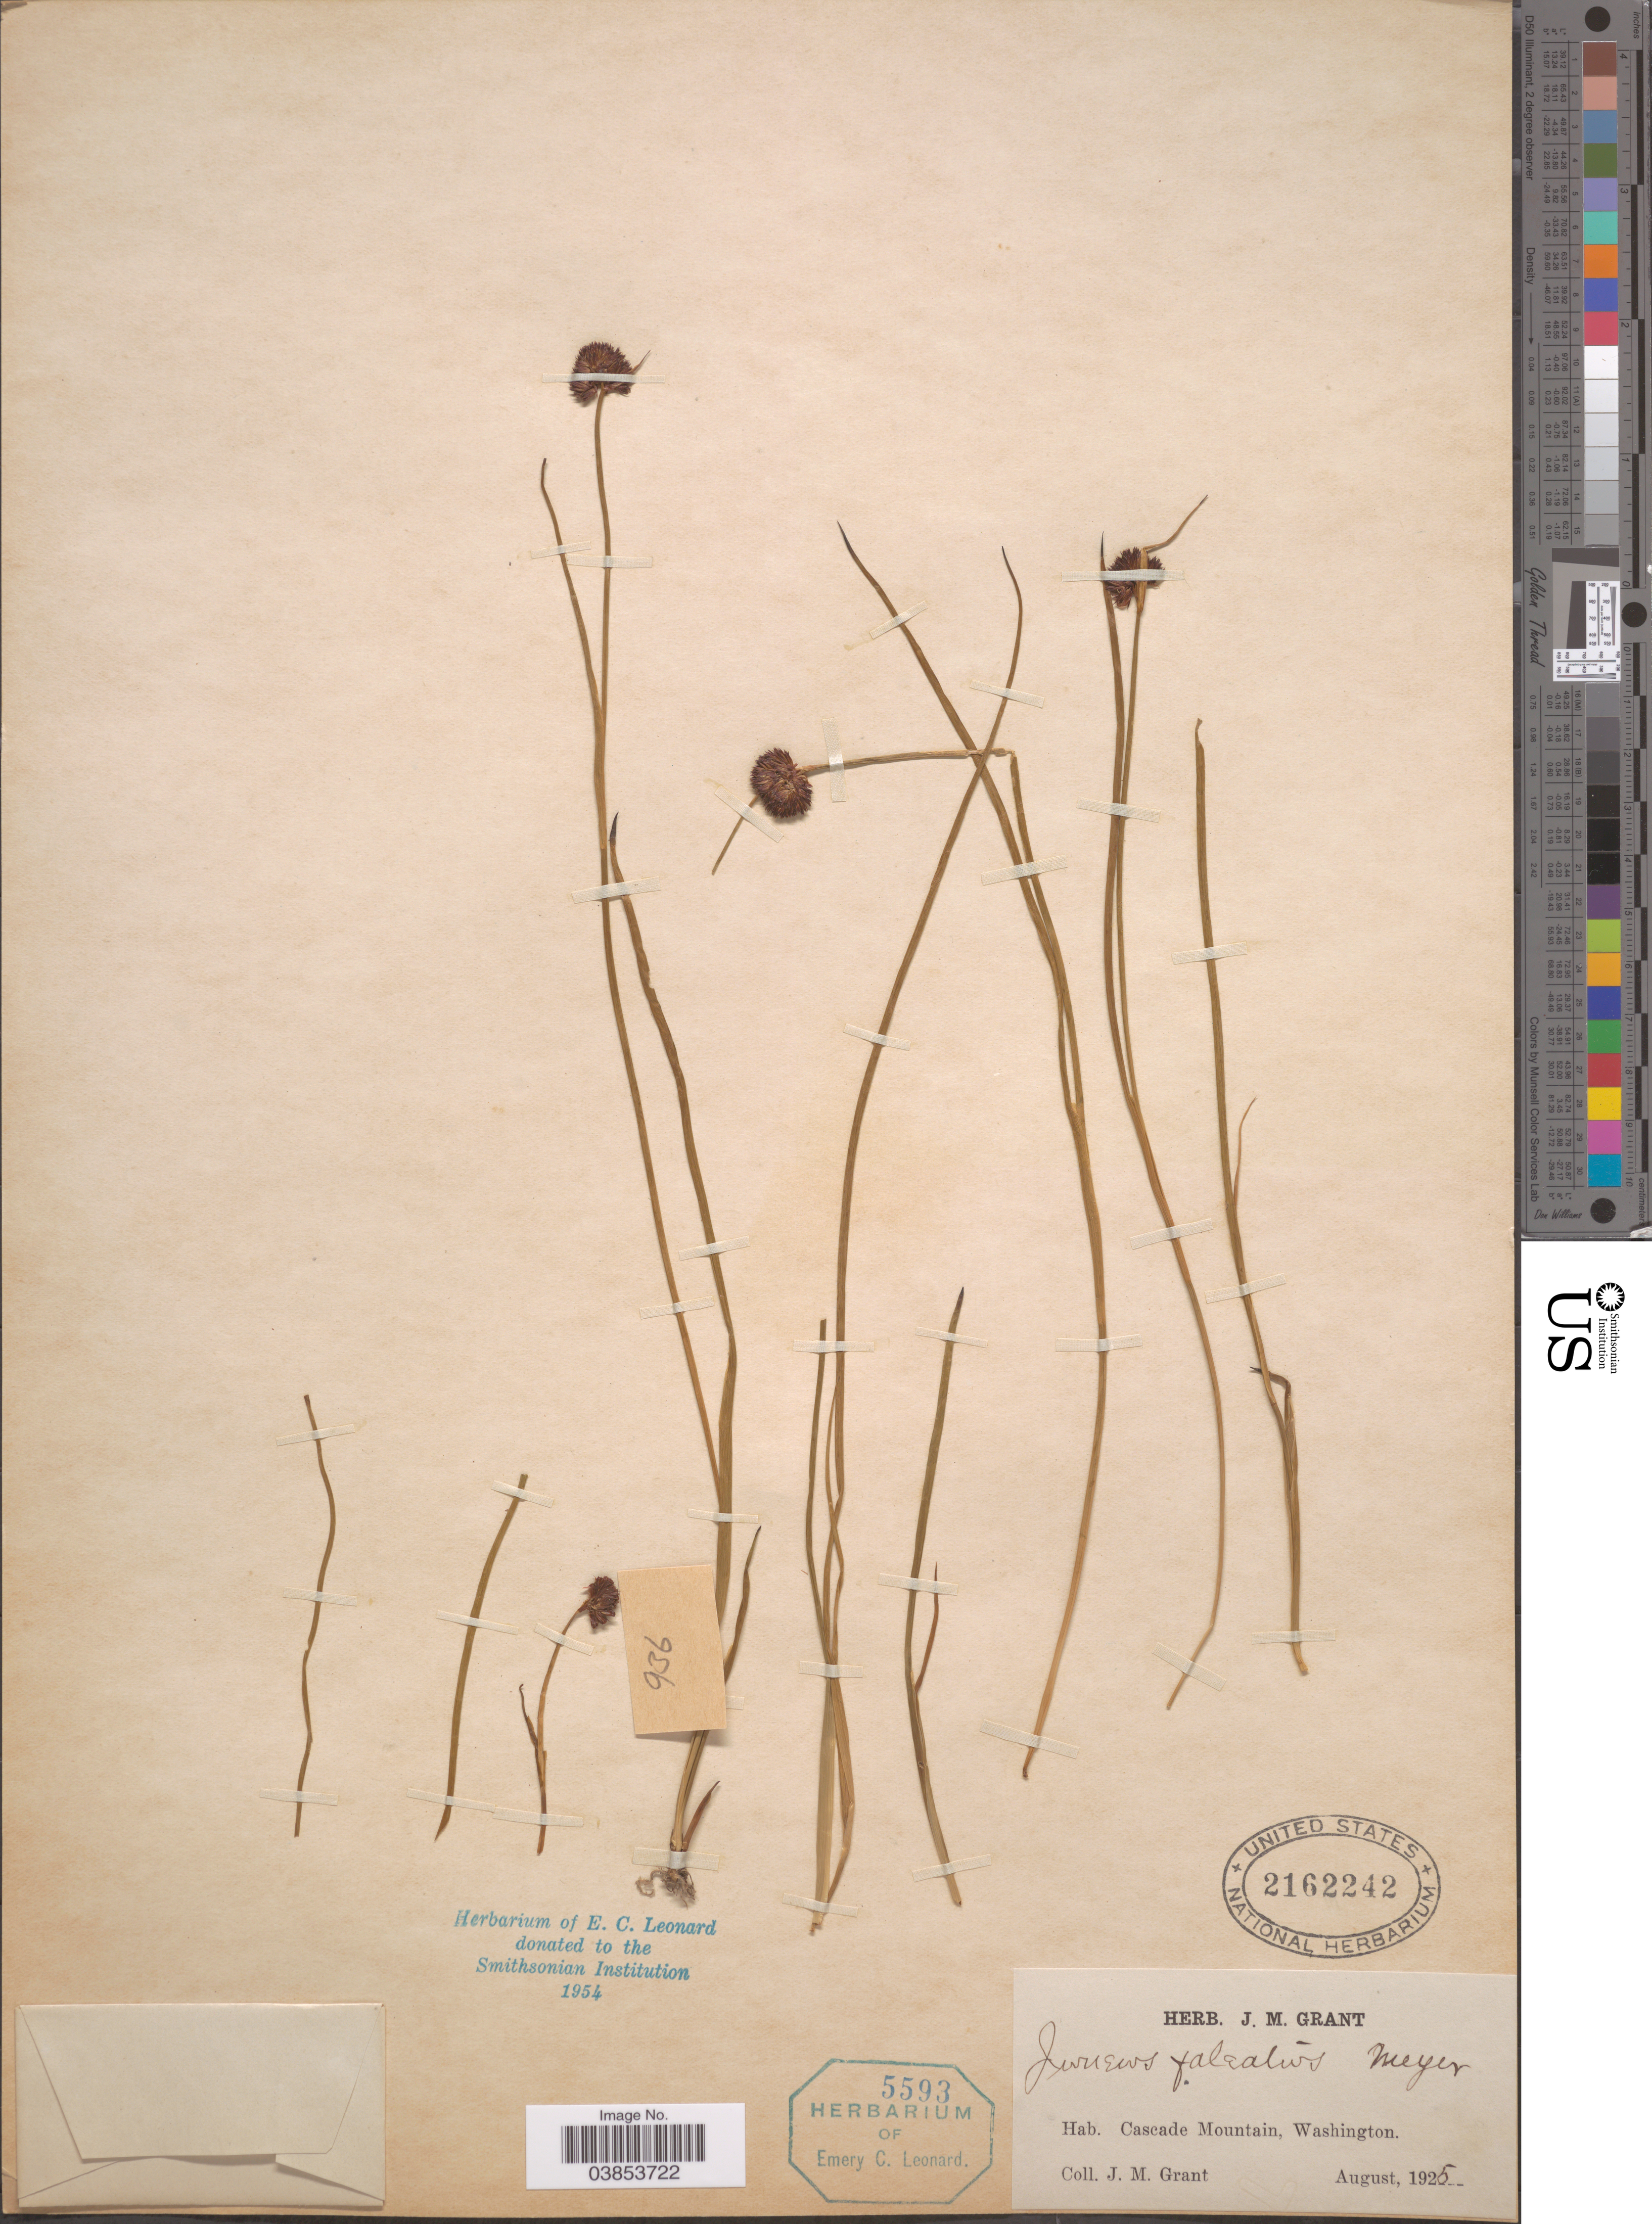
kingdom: Plantae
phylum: Tracheophyta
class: Liliopsida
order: Poales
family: Juncaceae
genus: Juncus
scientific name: Juncus falcatus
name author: E. Mey.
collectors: J. M. Grant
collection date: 1925-08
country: United States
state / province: Washington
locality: Cascade Mountain.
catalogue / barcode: US 2162242